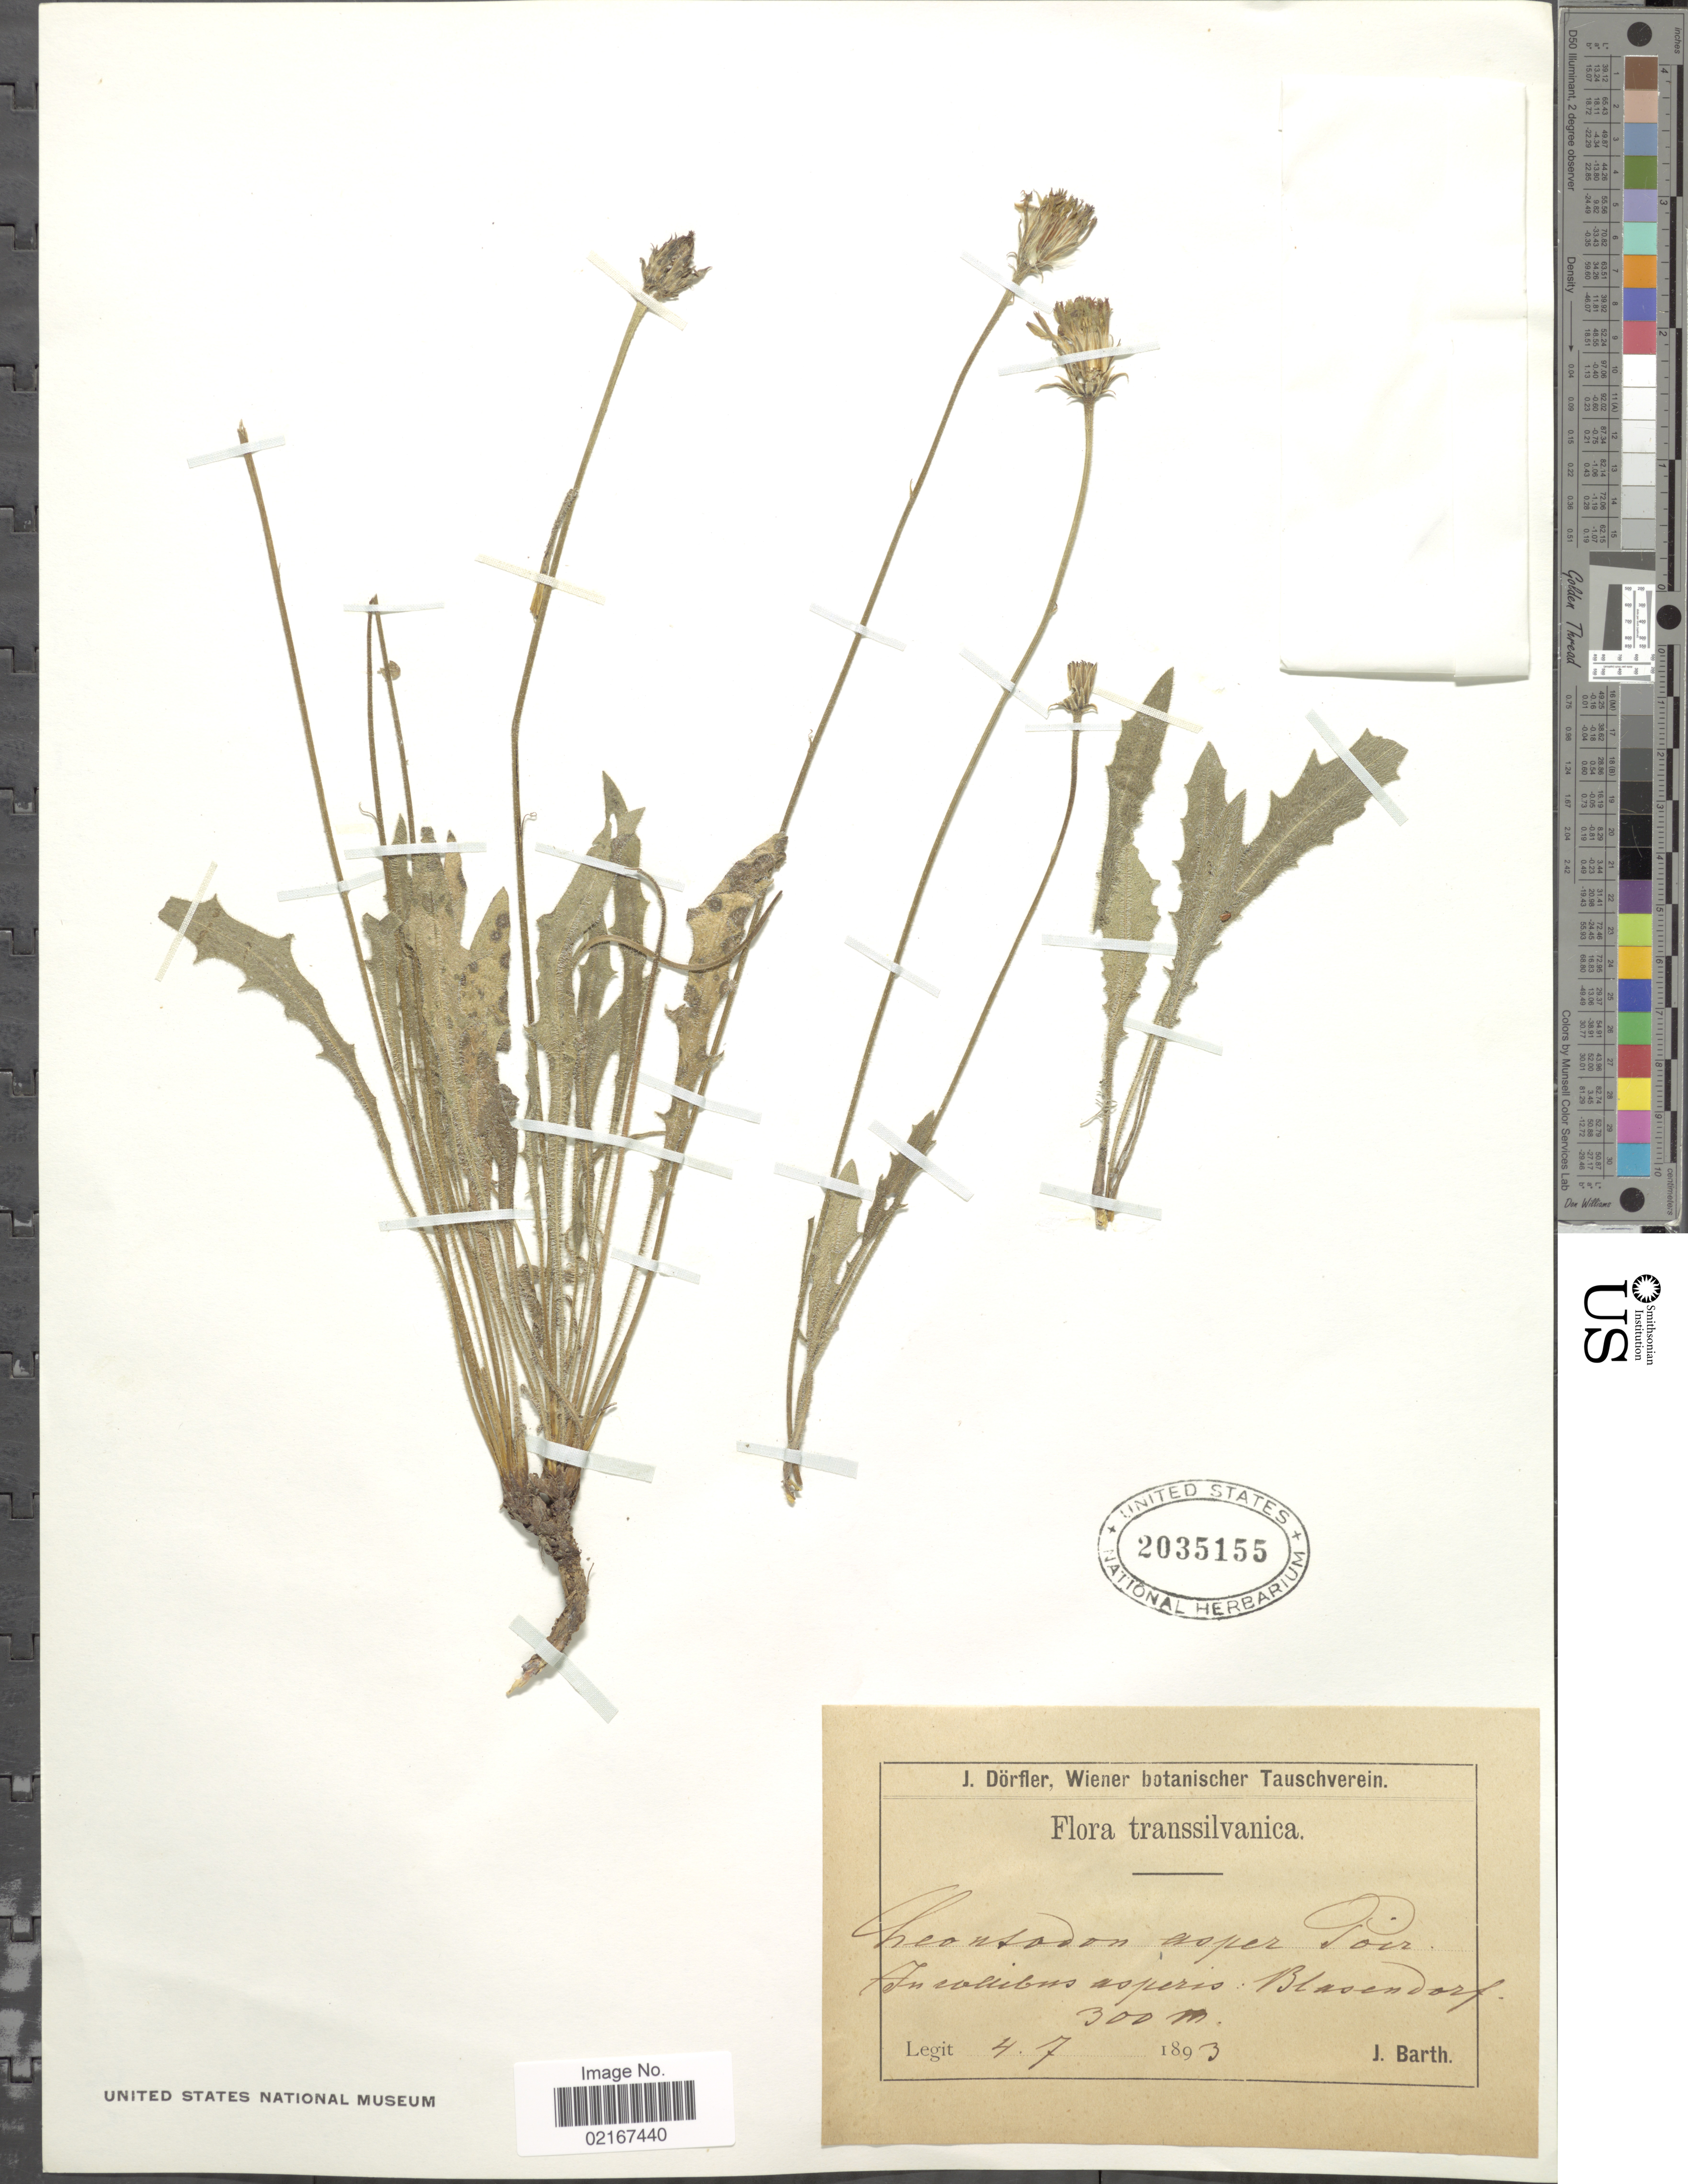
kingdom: Plantae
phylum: Tracheophyta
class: Magnoliopsida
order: Asterales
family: Asteraceae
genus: Leontodon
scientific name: Leontodon biscutellifolius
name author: DC.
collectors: J. Barth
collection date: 1893-07-04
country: Romania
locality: Blasendorf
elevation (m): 300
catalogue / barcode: US 2035155